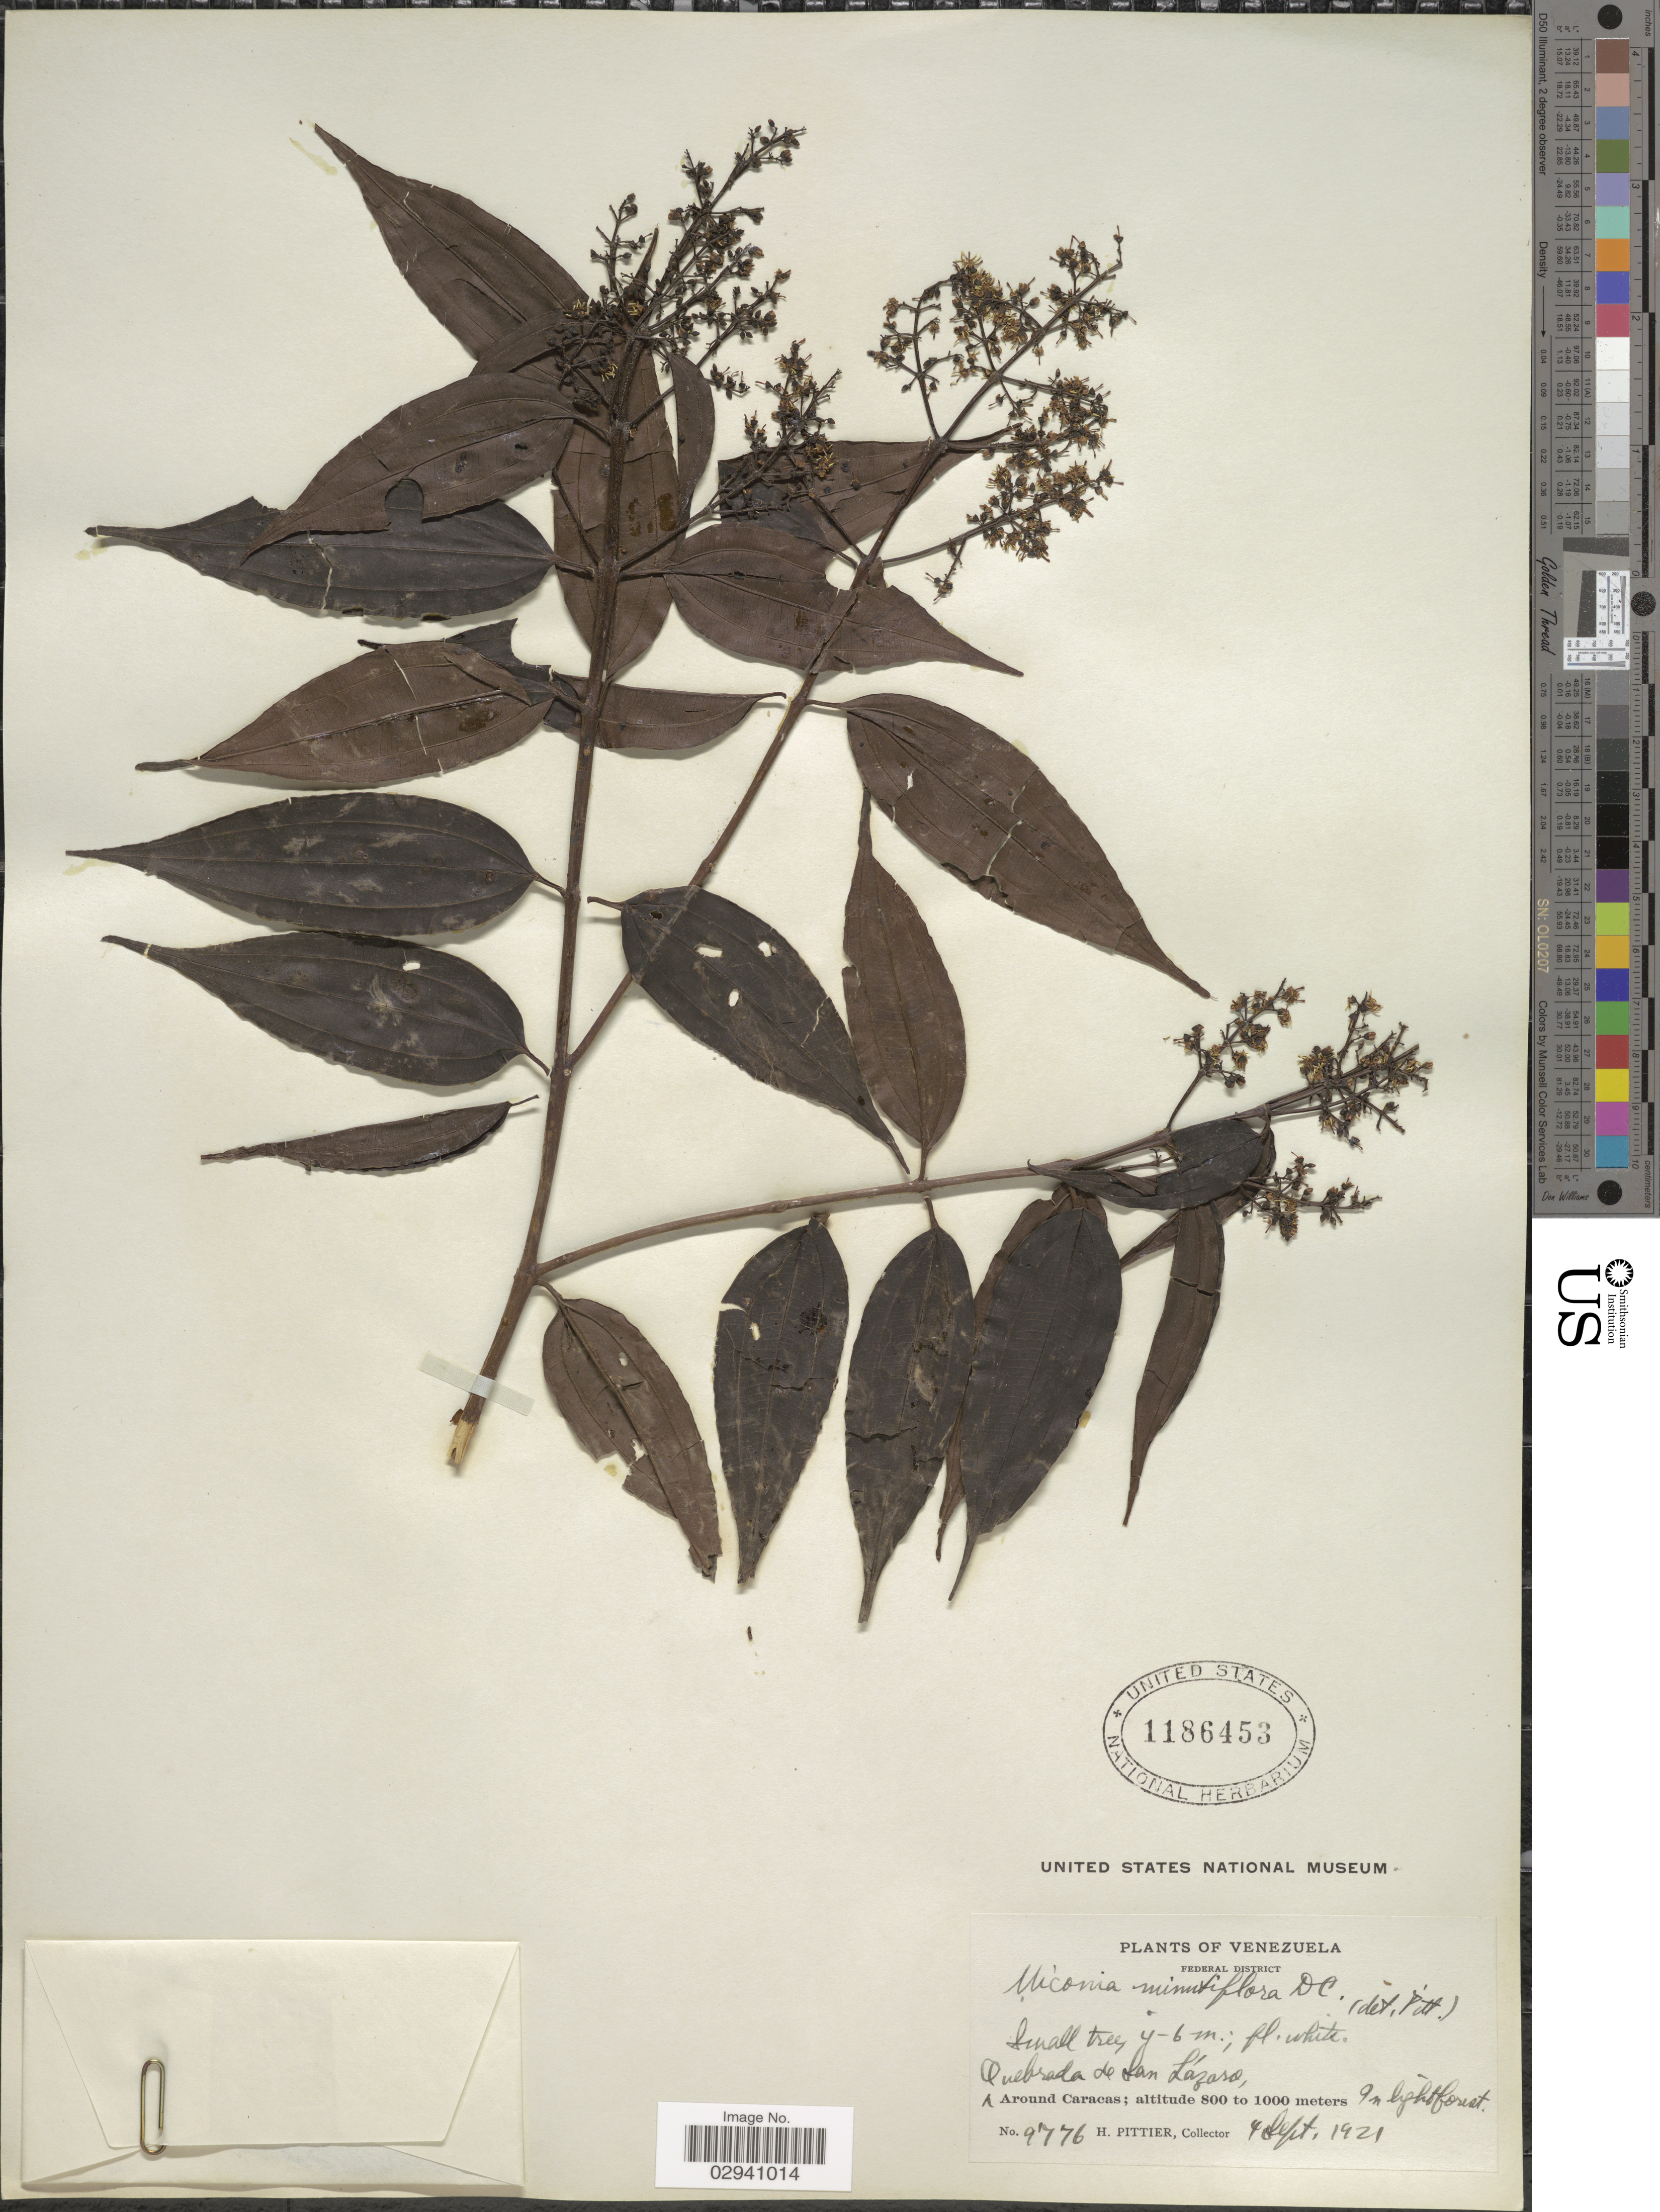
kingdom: Plantae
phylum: Tracheophyta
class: Magnoliopsida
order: Myrtales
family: Melastomataceae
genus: Miconia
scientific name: Miconia minutiflora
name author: (Bonpl.) DC.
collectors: H. F. Pittier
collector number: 9776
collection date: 1921-09-04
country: Venezuela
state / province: Distrito Federal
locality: Federal District. Quebrada de San Lázaro, around Caracas.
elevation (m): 800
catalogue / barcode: US 1186453